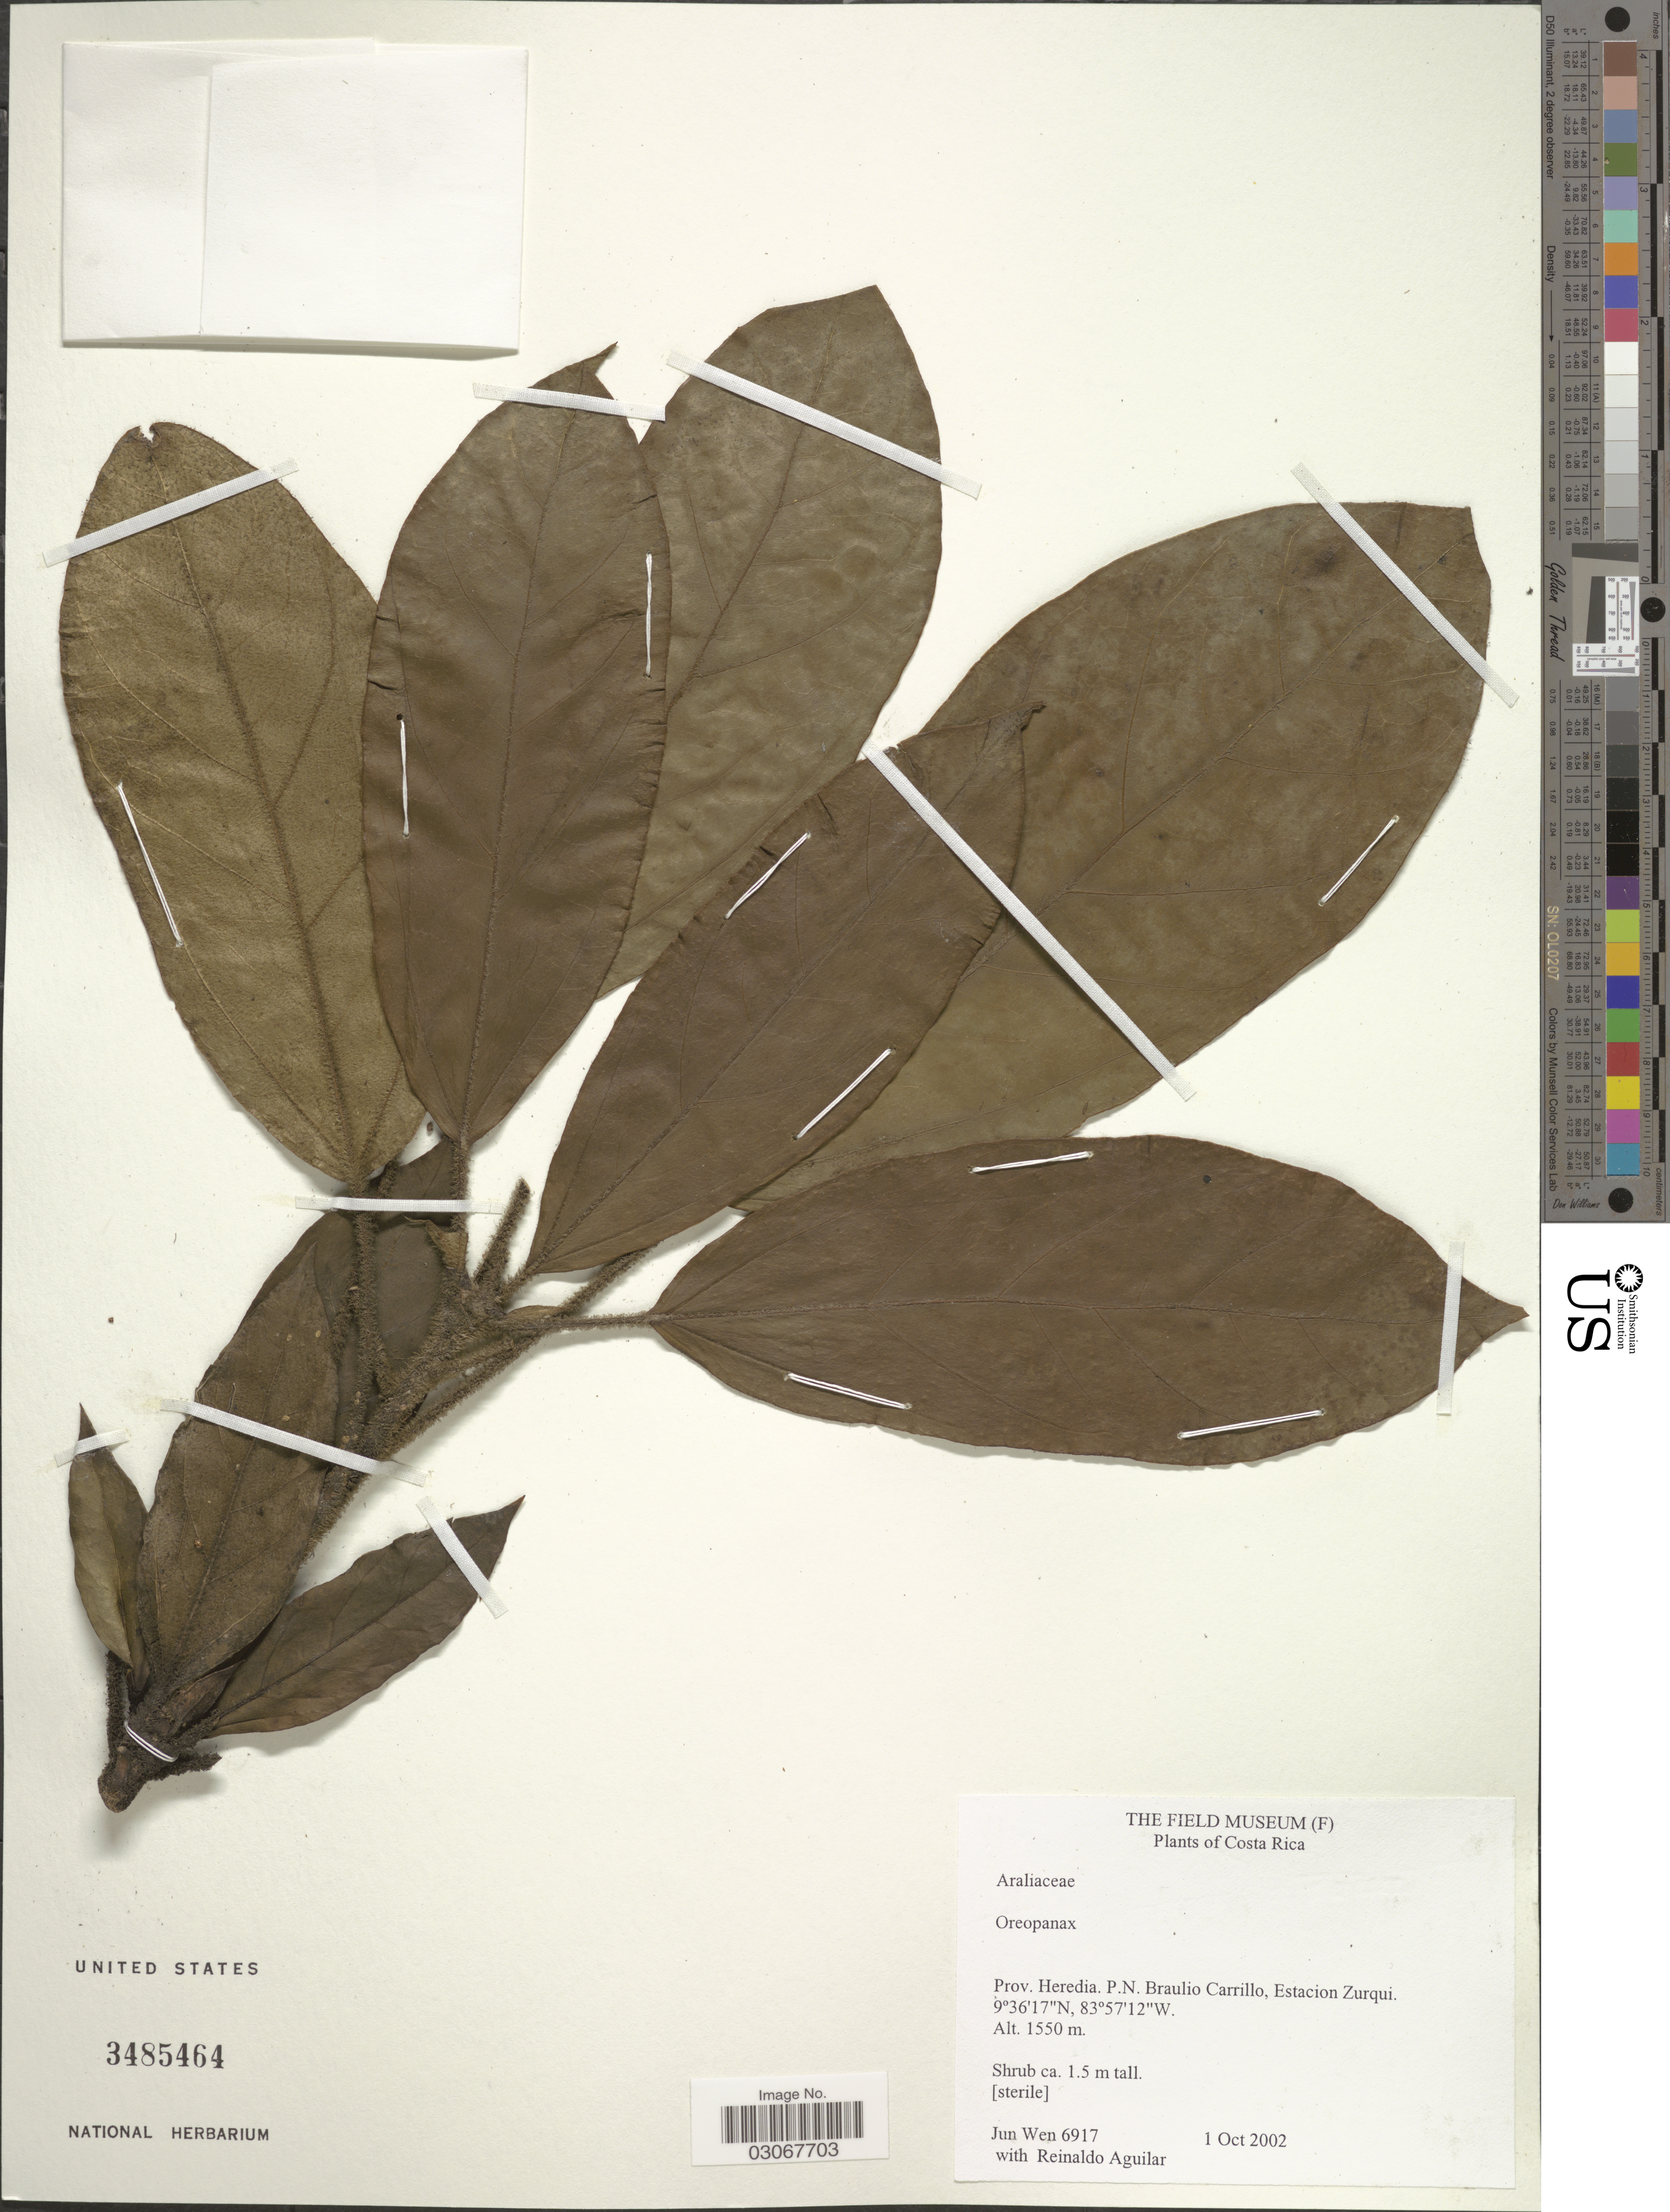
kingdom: Plantae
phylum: Tracheophyta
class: Magnoliopsida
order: Apiales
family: Araliaceae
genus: Oreopanax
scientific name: Oreopanax sp.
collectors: J. Wen & R. Aguilar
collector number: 6917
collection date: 2002-10-01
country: Costa Rica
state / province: Heredia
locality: P. N. Braulio Carrillo, Estacion Zurqui.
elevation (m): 1550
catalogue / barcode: US 3485464